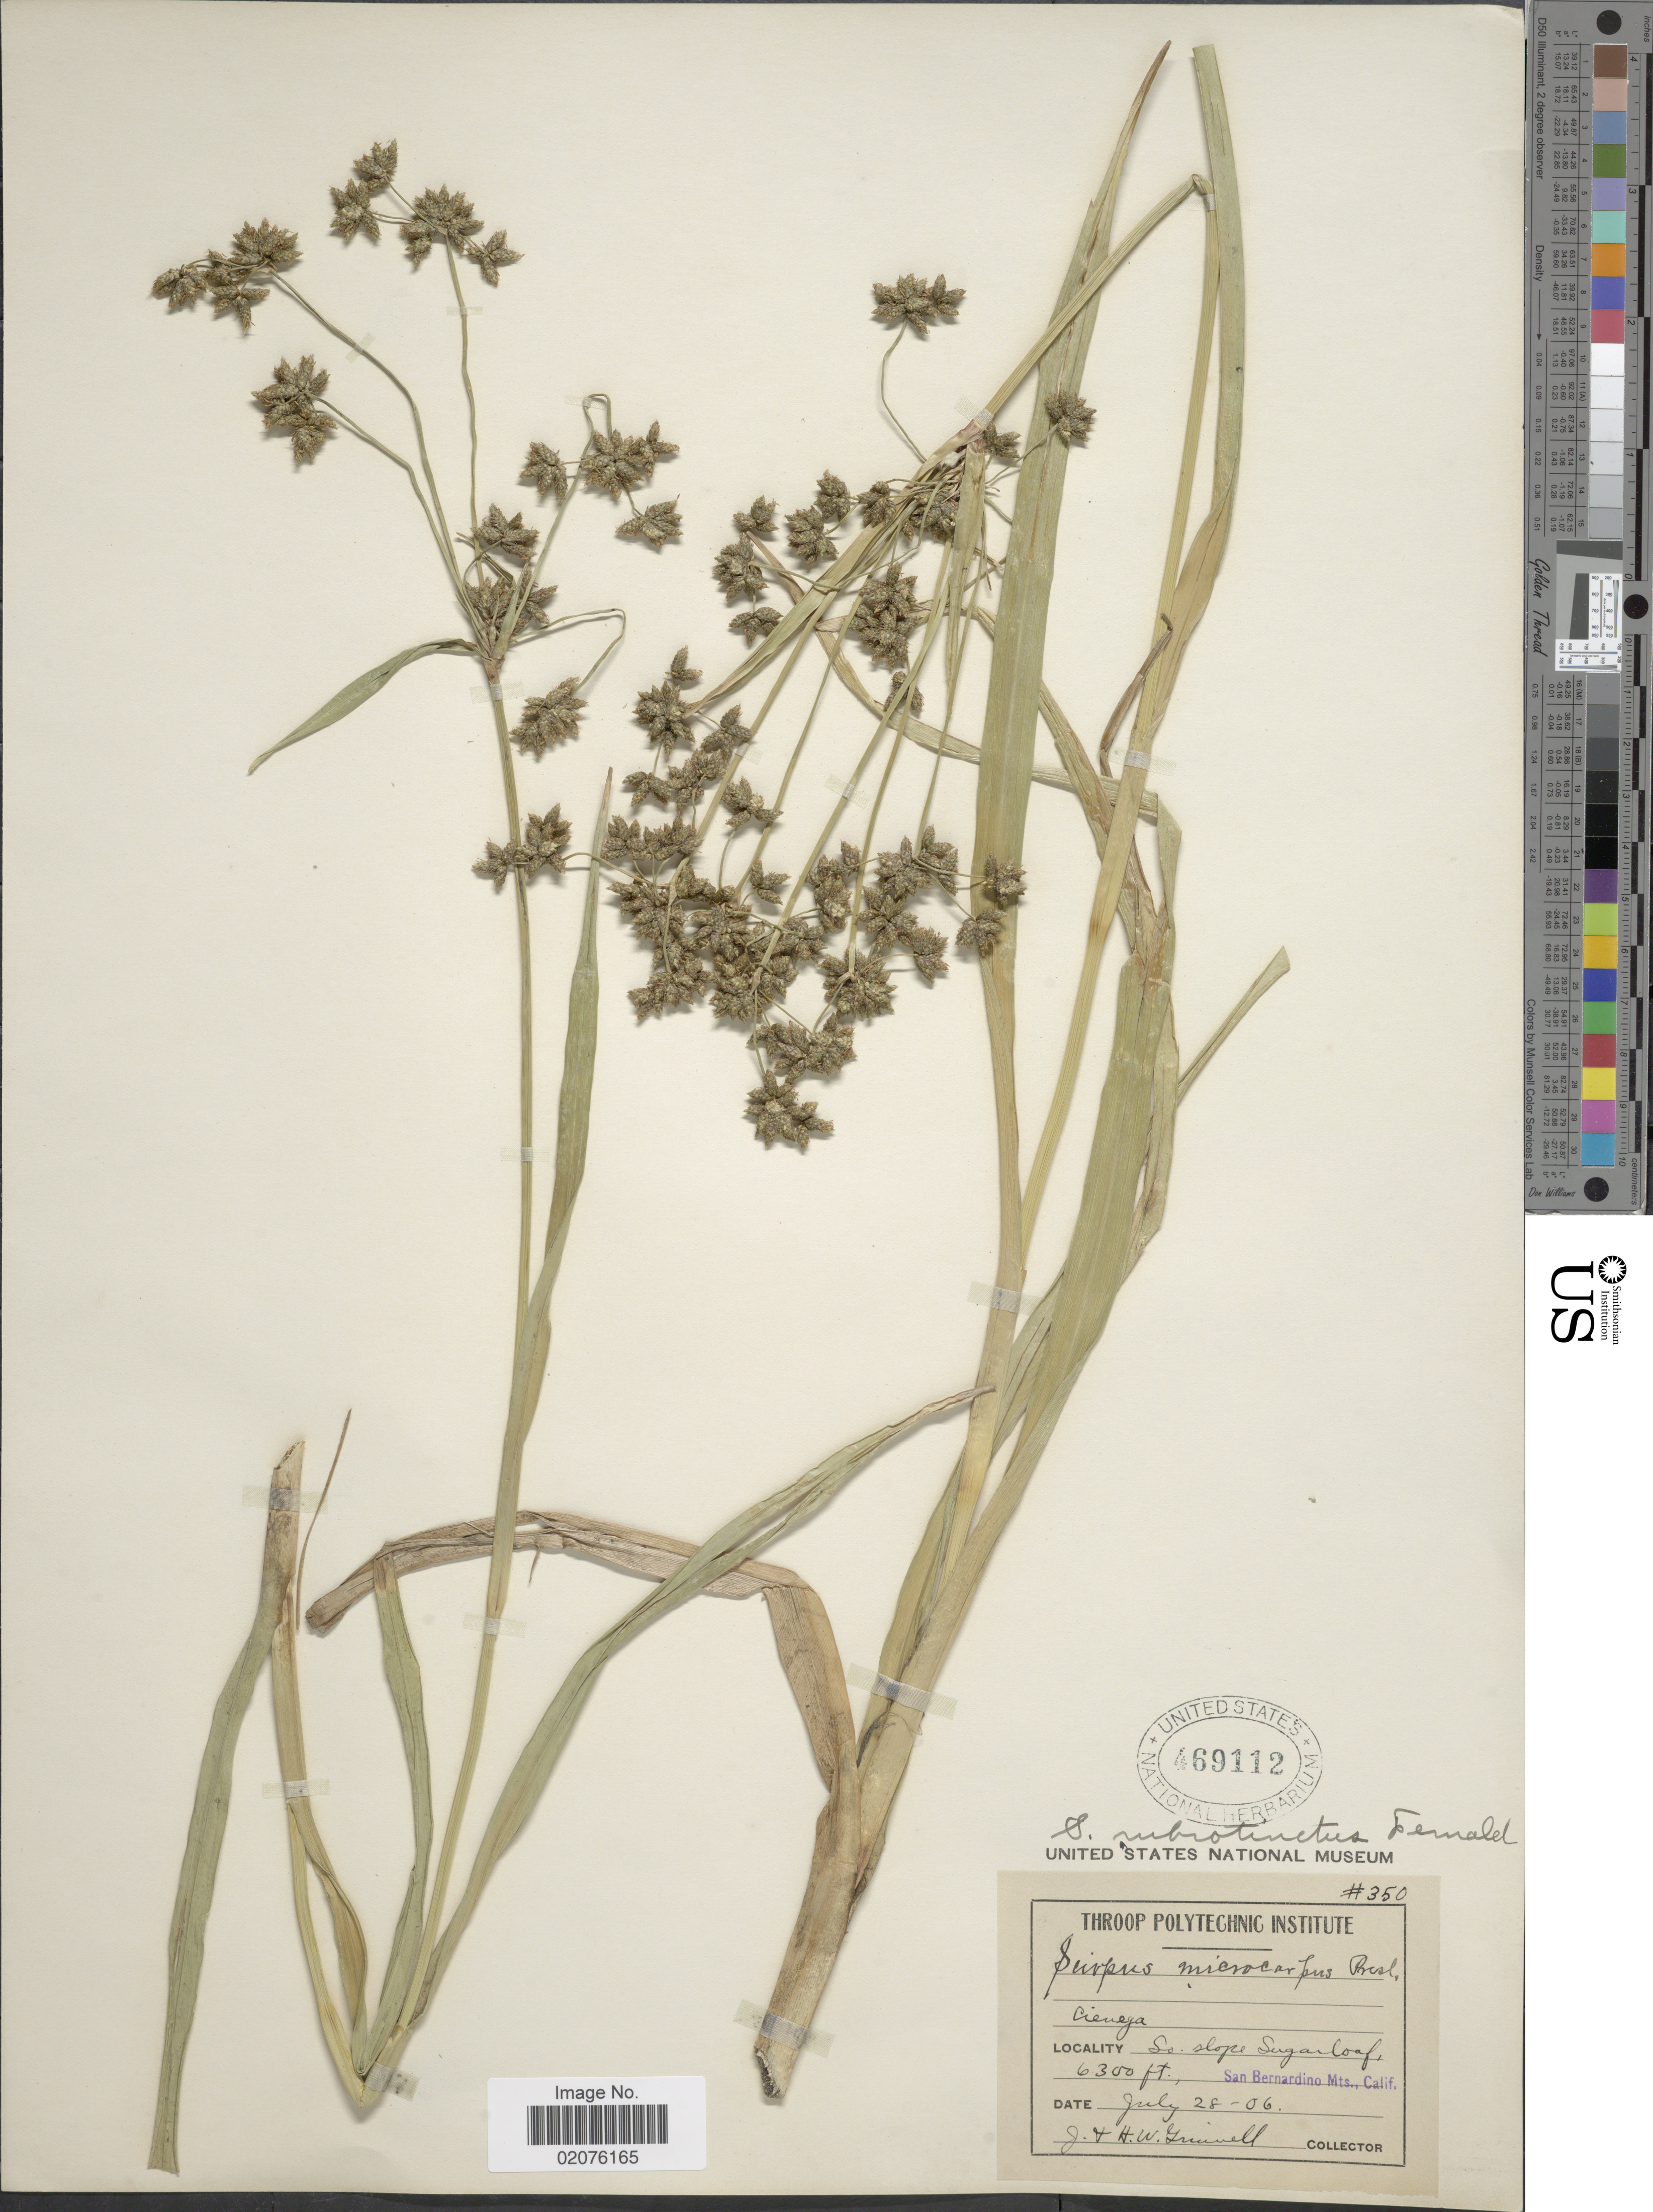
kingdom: Plantae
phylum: Tracheophyta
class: Liliopsida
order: Poales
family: Cyperaceae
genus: Scirpus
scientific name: Scirpus microcarpus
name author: J. Presl & C. Presl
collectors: J. Grinnell & H. Grinnell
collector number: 350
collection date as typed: Transcribed d/m/y: 28/7/6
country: United States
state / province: California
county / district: San Bernardino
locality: So. slope Sugar loaf, San Bernardino Mts.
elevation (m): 1920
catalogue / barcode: US 469112